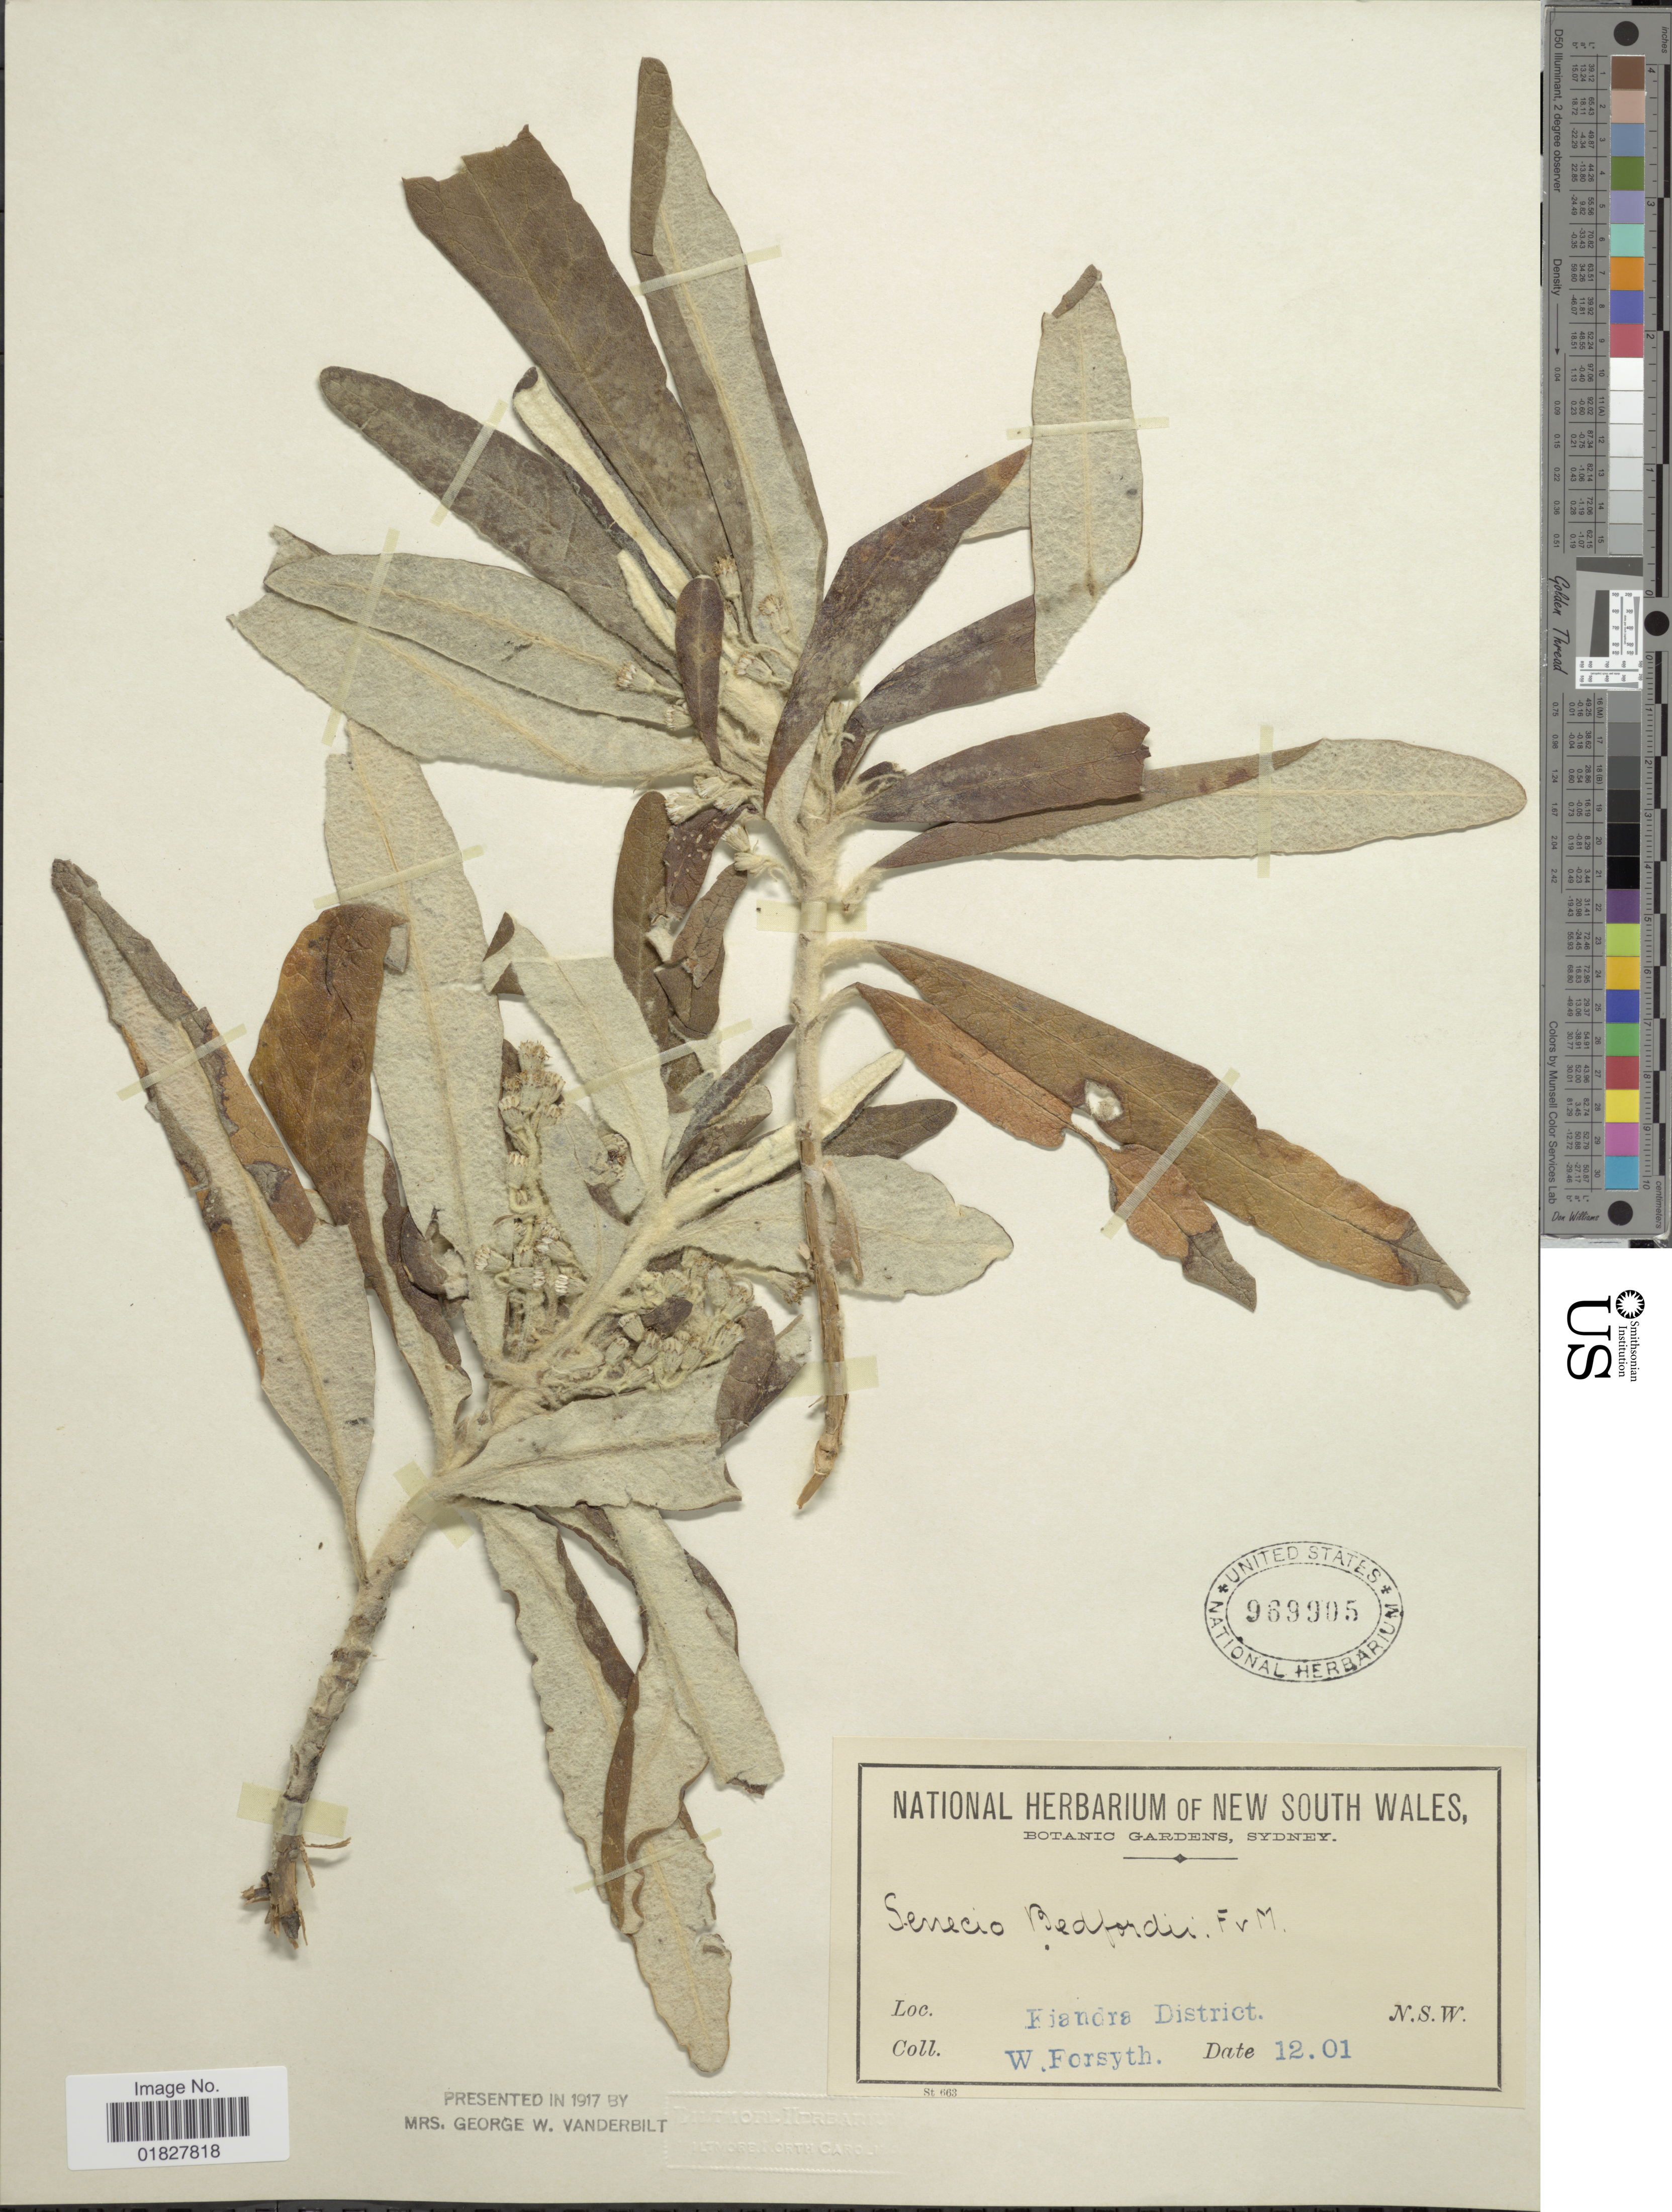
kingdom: Plantae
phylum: Tracheophyta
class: Magnoliopsida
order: Asterales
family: Asteraceae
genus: Bedfordia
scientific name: Bedfordia salicina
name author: (Labill.) DC.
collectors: W. Forsyth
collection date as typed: Transcribed d/m/y: /12/1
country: Australia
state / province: New South Wales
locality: Kiandra District, N. S. W.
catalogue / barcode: US 969905